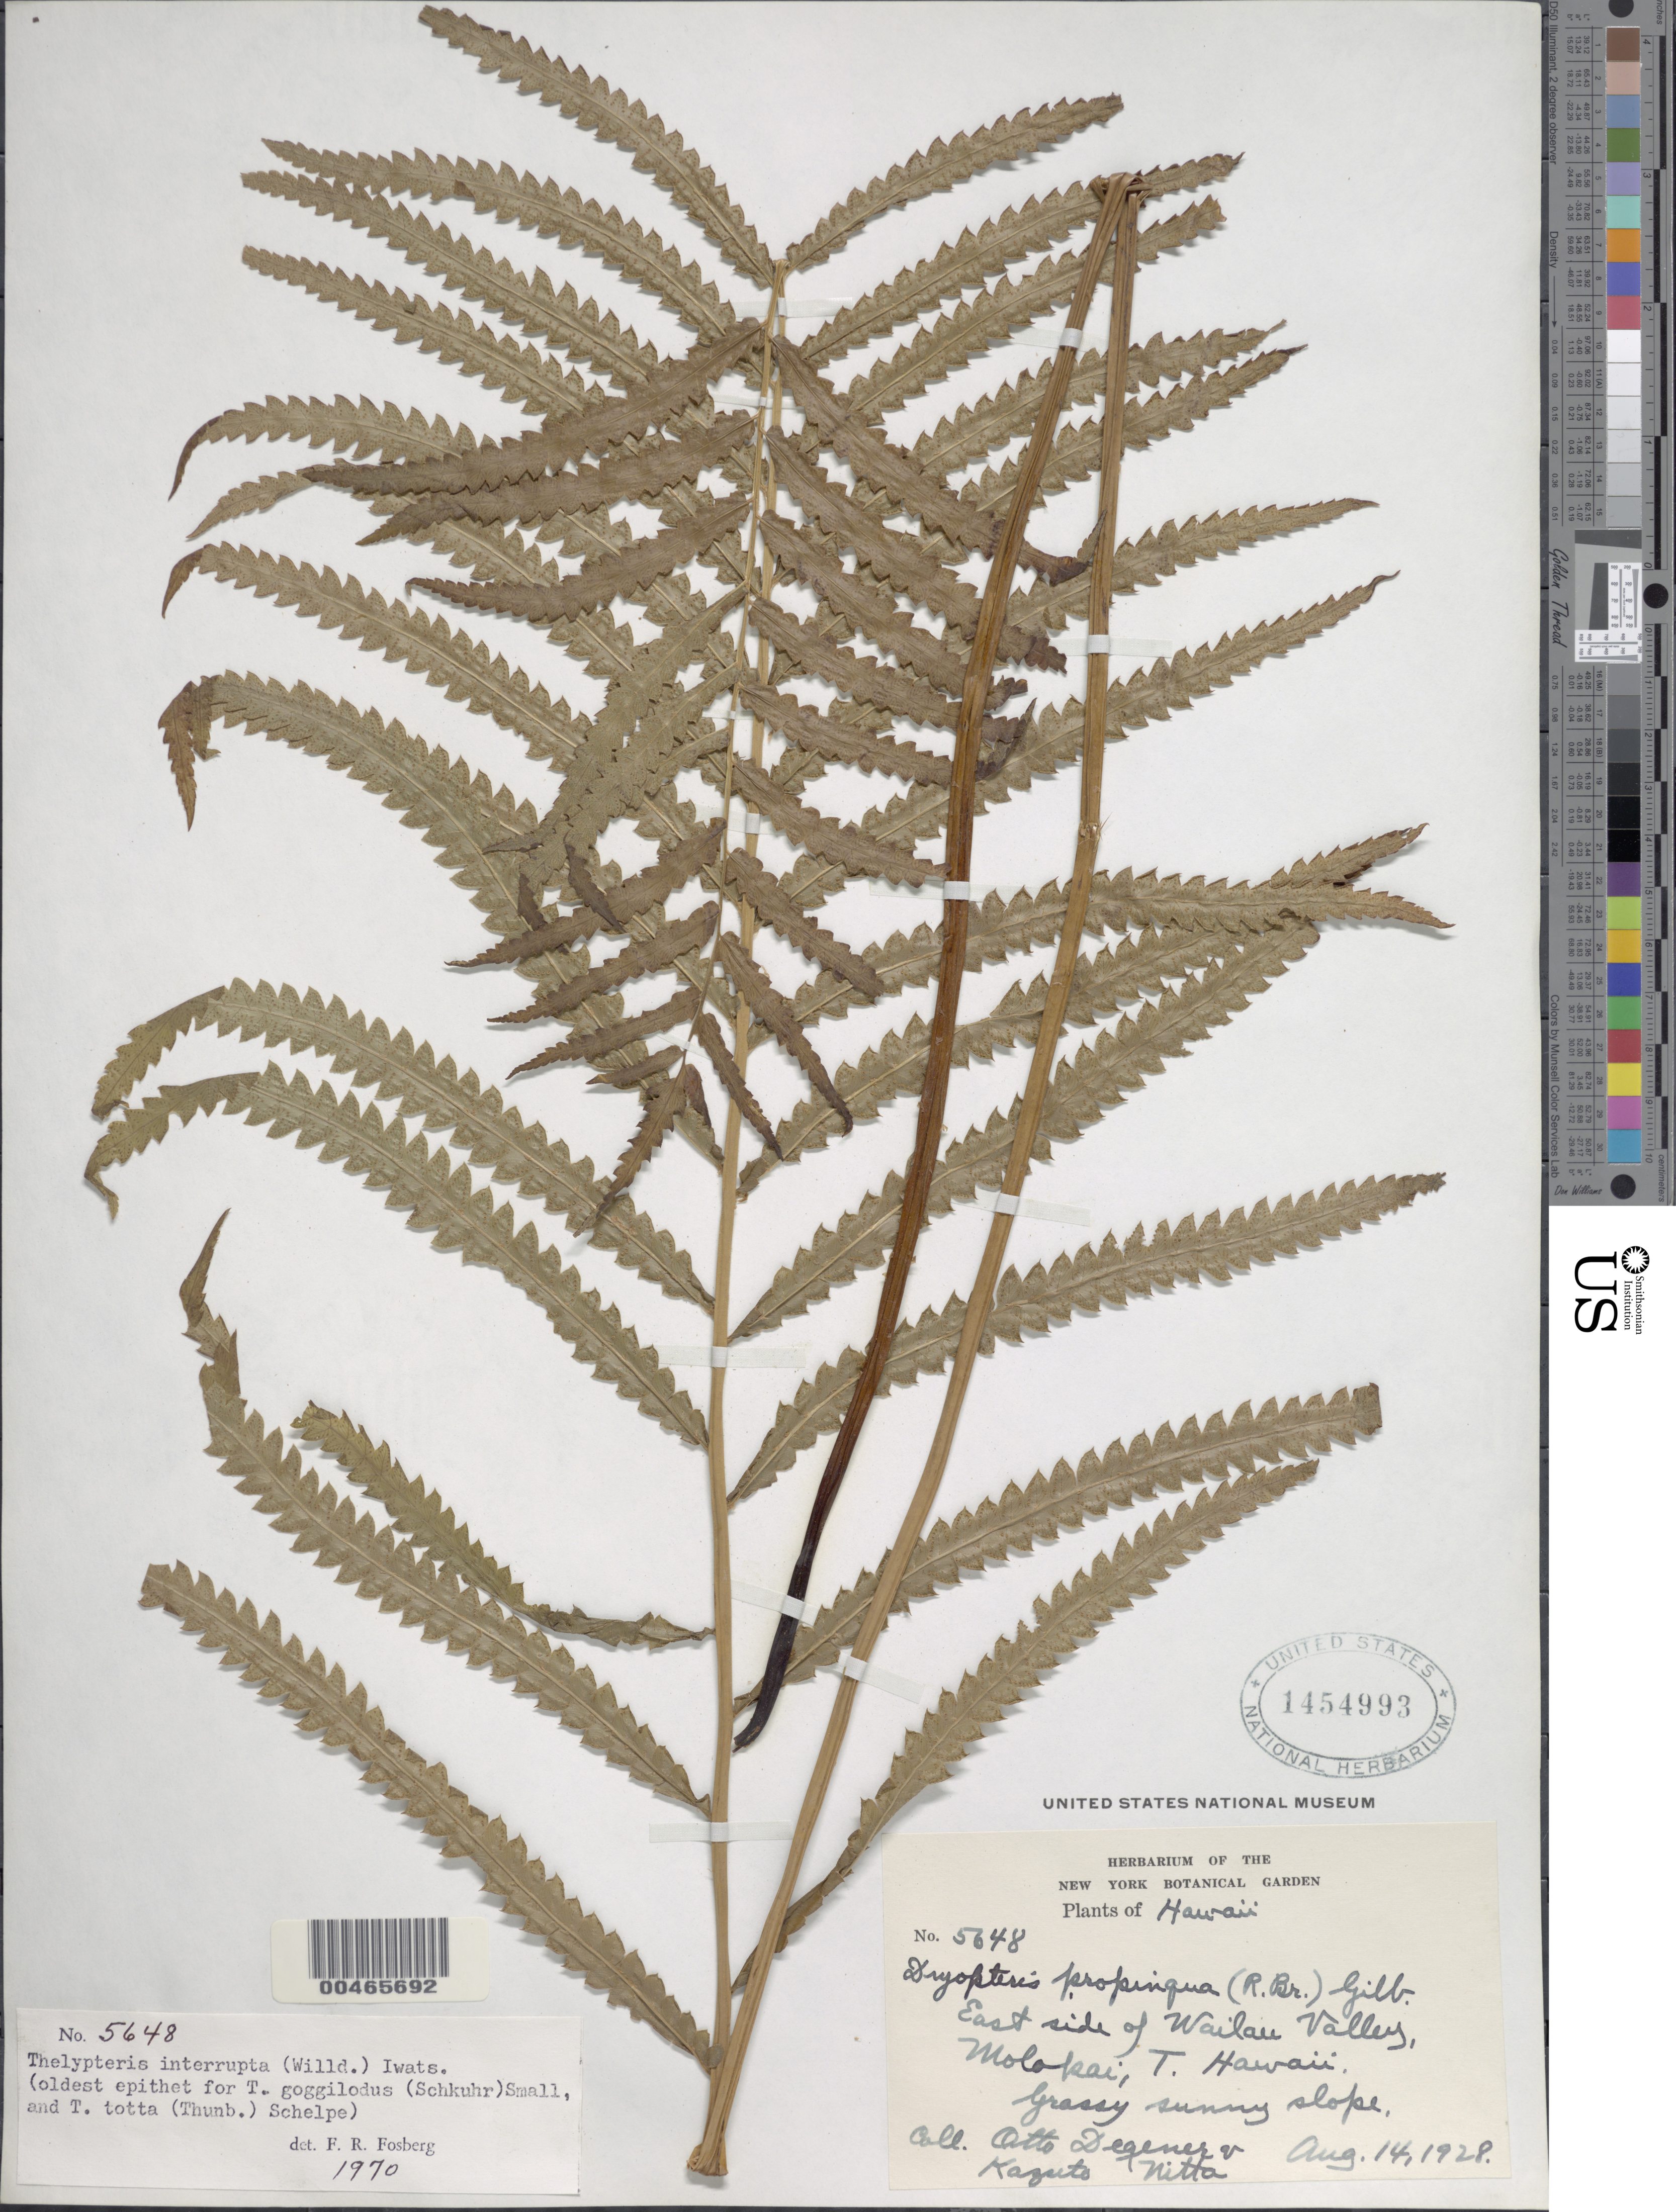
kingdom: Plantae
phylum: Tracheophyta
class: Polypodiopsida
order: Polypodiales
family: Thelypteridaceae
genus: Cyclosorus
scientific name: Cyclosorus interruptus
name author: (Willd.) H. Itô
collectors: O. Degener & K. Nitta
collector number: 5648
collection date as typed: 14 Aug 1928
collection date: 1928-08-14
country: United States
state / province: Hawaii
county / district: Maui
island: Moloka'i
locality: E side of Wailau Valley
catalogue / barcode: US 1454993